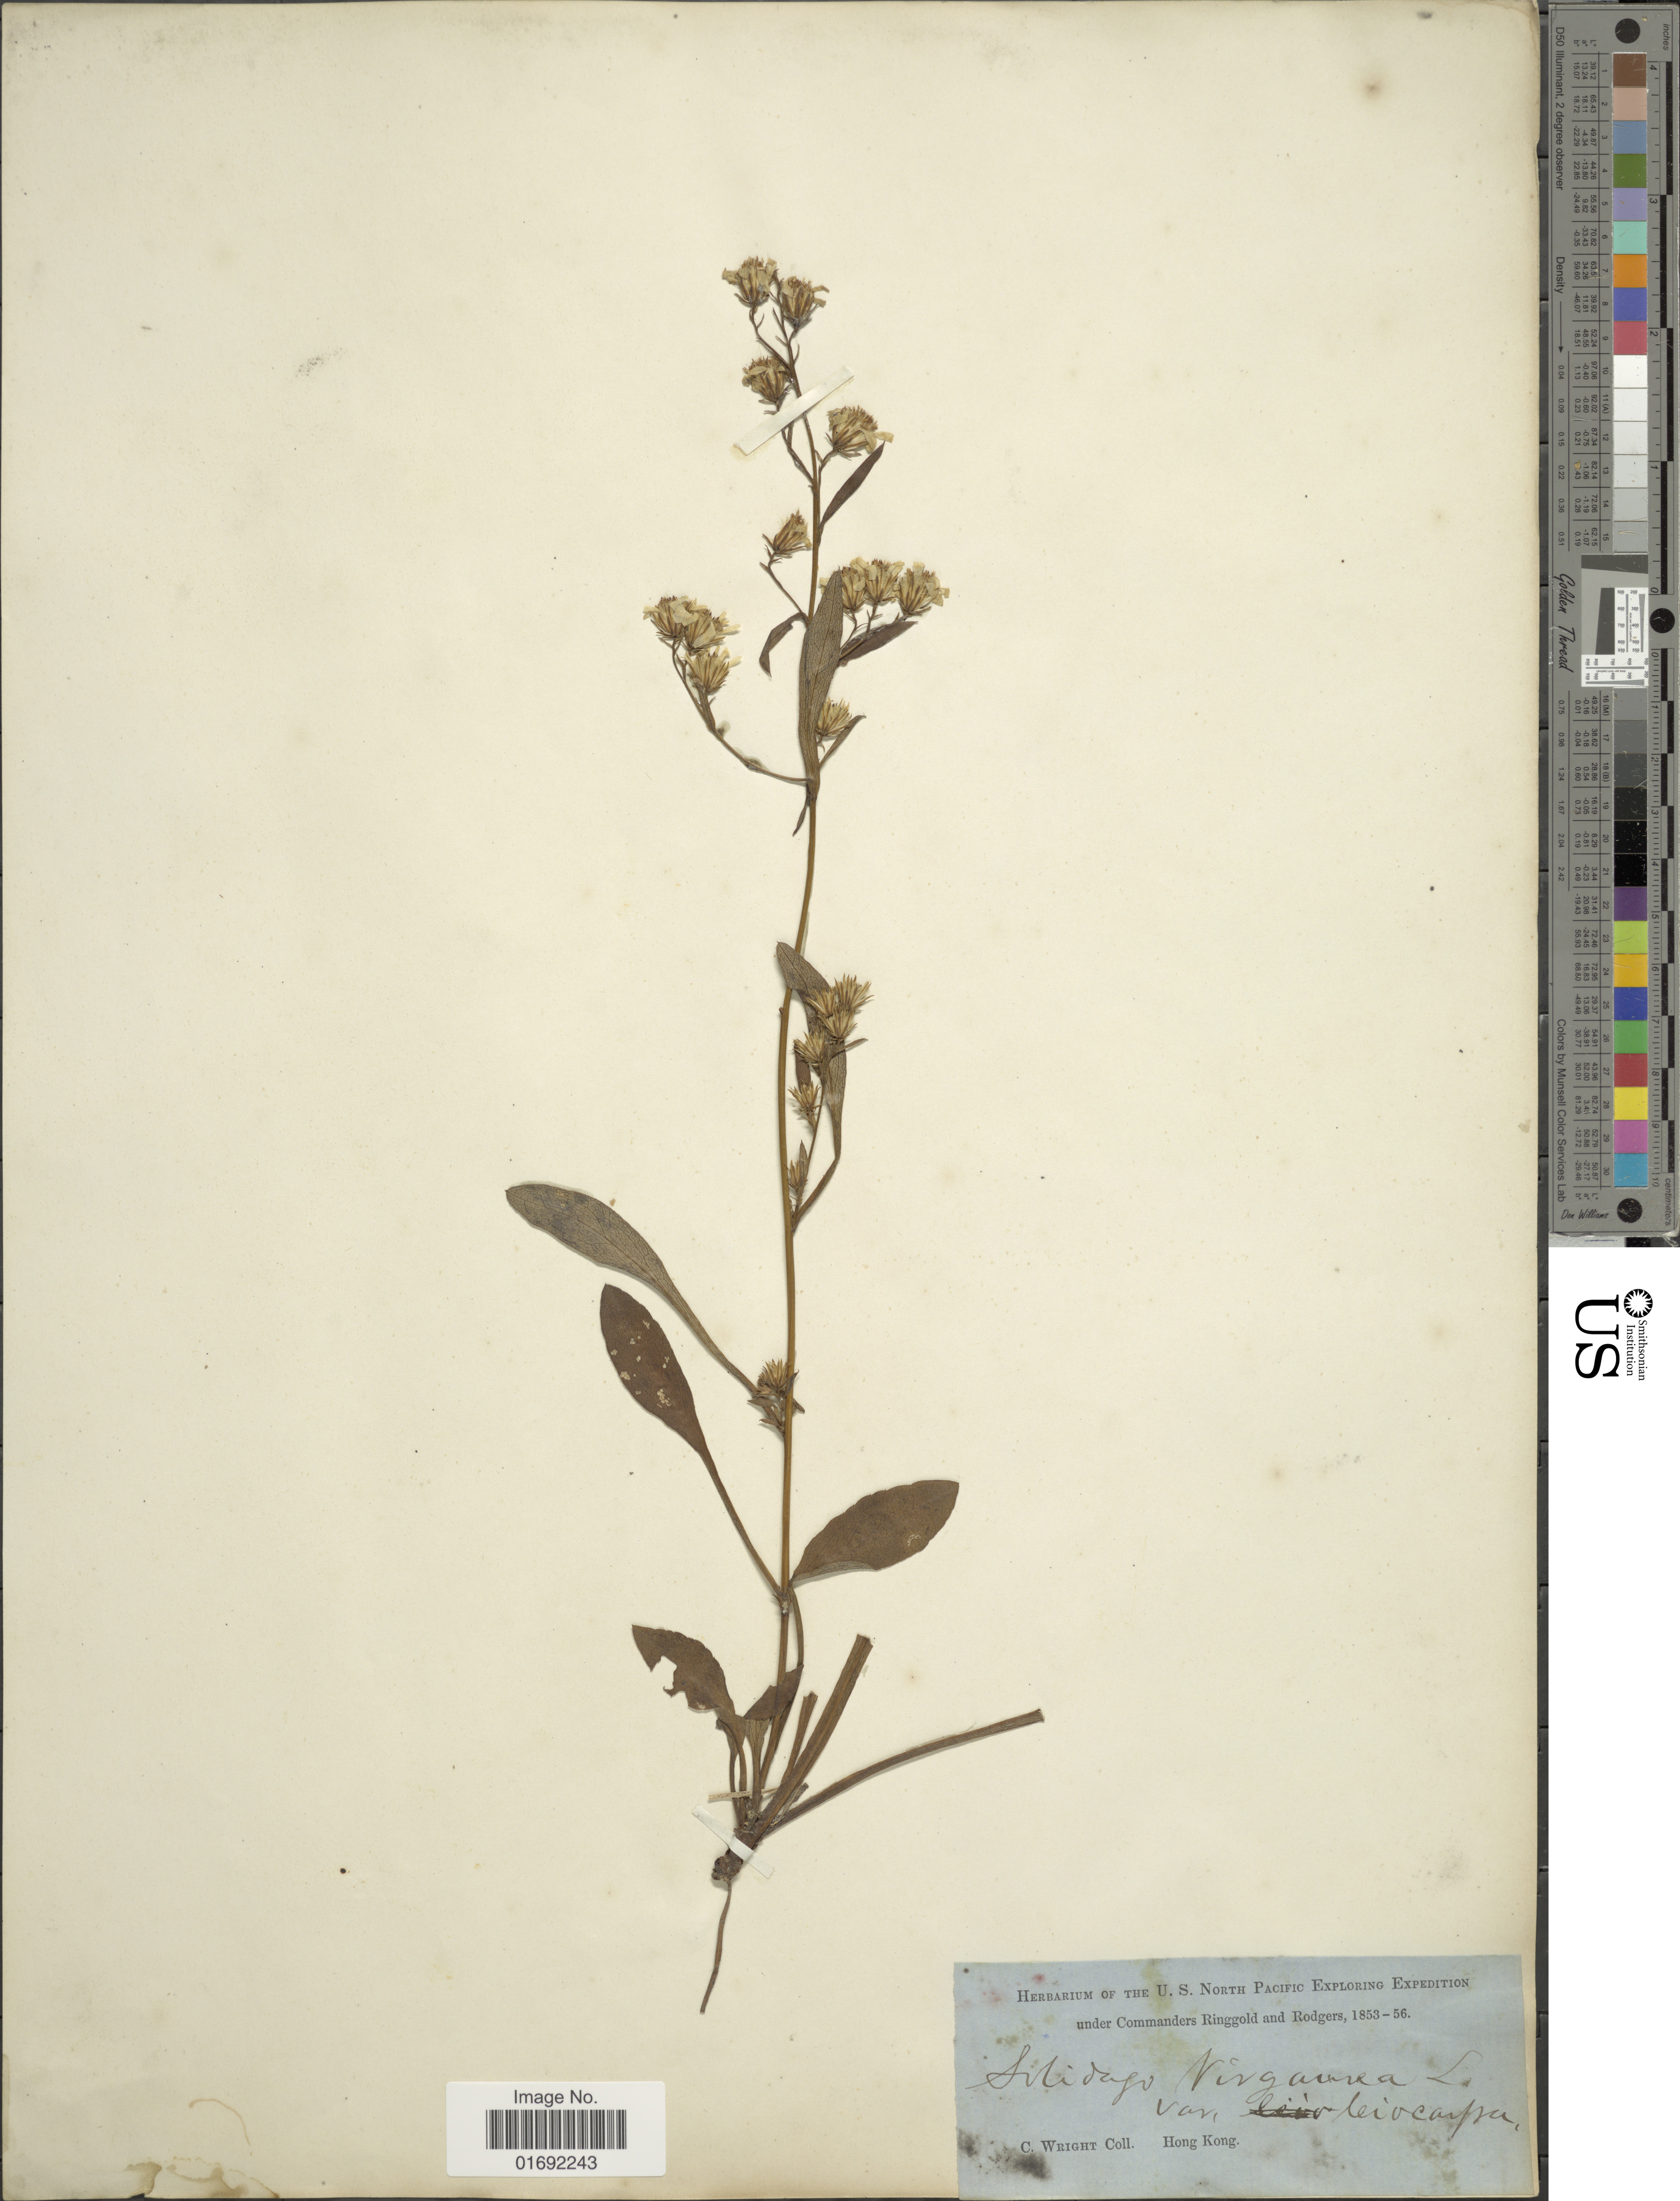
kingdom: Plantae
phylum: Tracheophyta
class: Magnoliopsida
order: Asterales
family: Asteraceae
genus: Solidago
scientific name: Solidago virgaurea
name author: L.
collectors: C. Wright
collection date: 1853/1856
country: China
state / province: Hong Kong